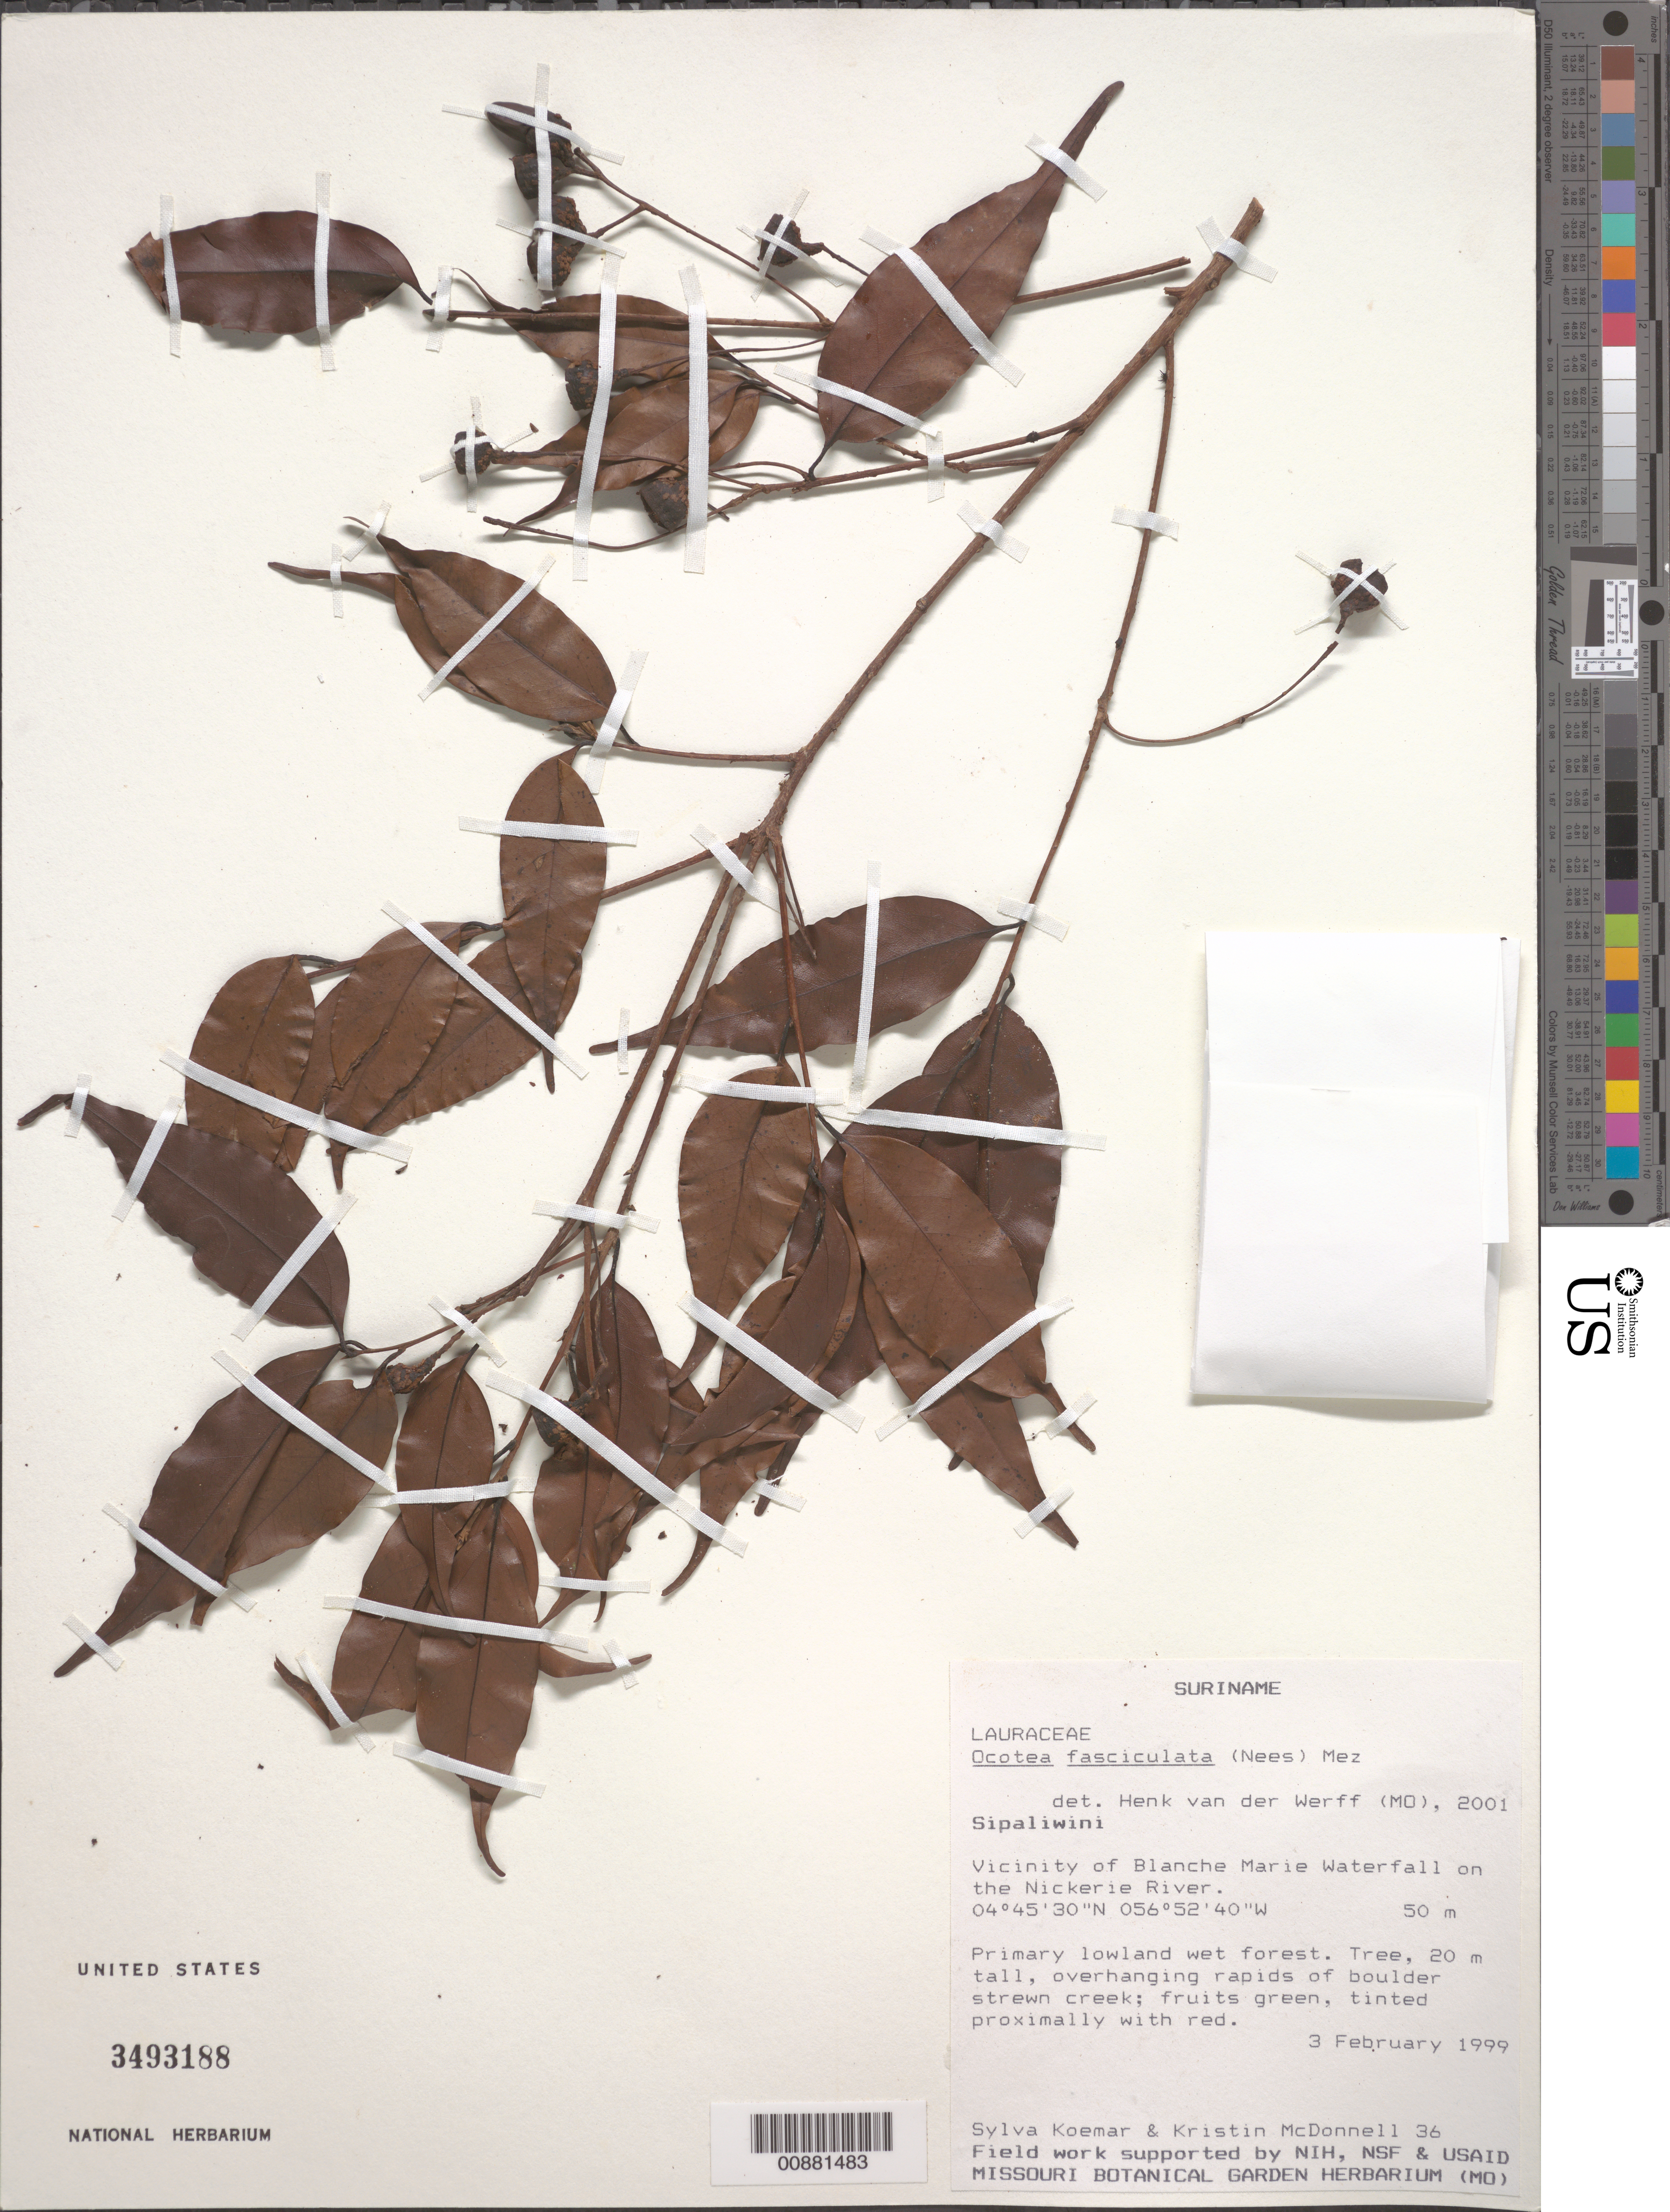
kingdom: Plantae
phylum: Tracheophyta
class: Magnoliopsida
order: Laurales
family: Lauraceae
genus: Ocotea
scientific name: Ocotea fasciculata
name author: (Nees) Mez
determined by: van der Werff, H., (MO), Missouri Botanical Garden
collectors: S. Koemar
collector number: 36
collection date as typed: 3-Feb-99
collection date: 1999-02-03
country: Suriname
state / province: Sipaliwini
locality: Blanche Marie waterfall, vic., Nickerie R.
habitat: Primary lowland wet forest; overhanging rapids of boulder strewn creek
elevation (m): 50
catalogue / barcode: US 3493188